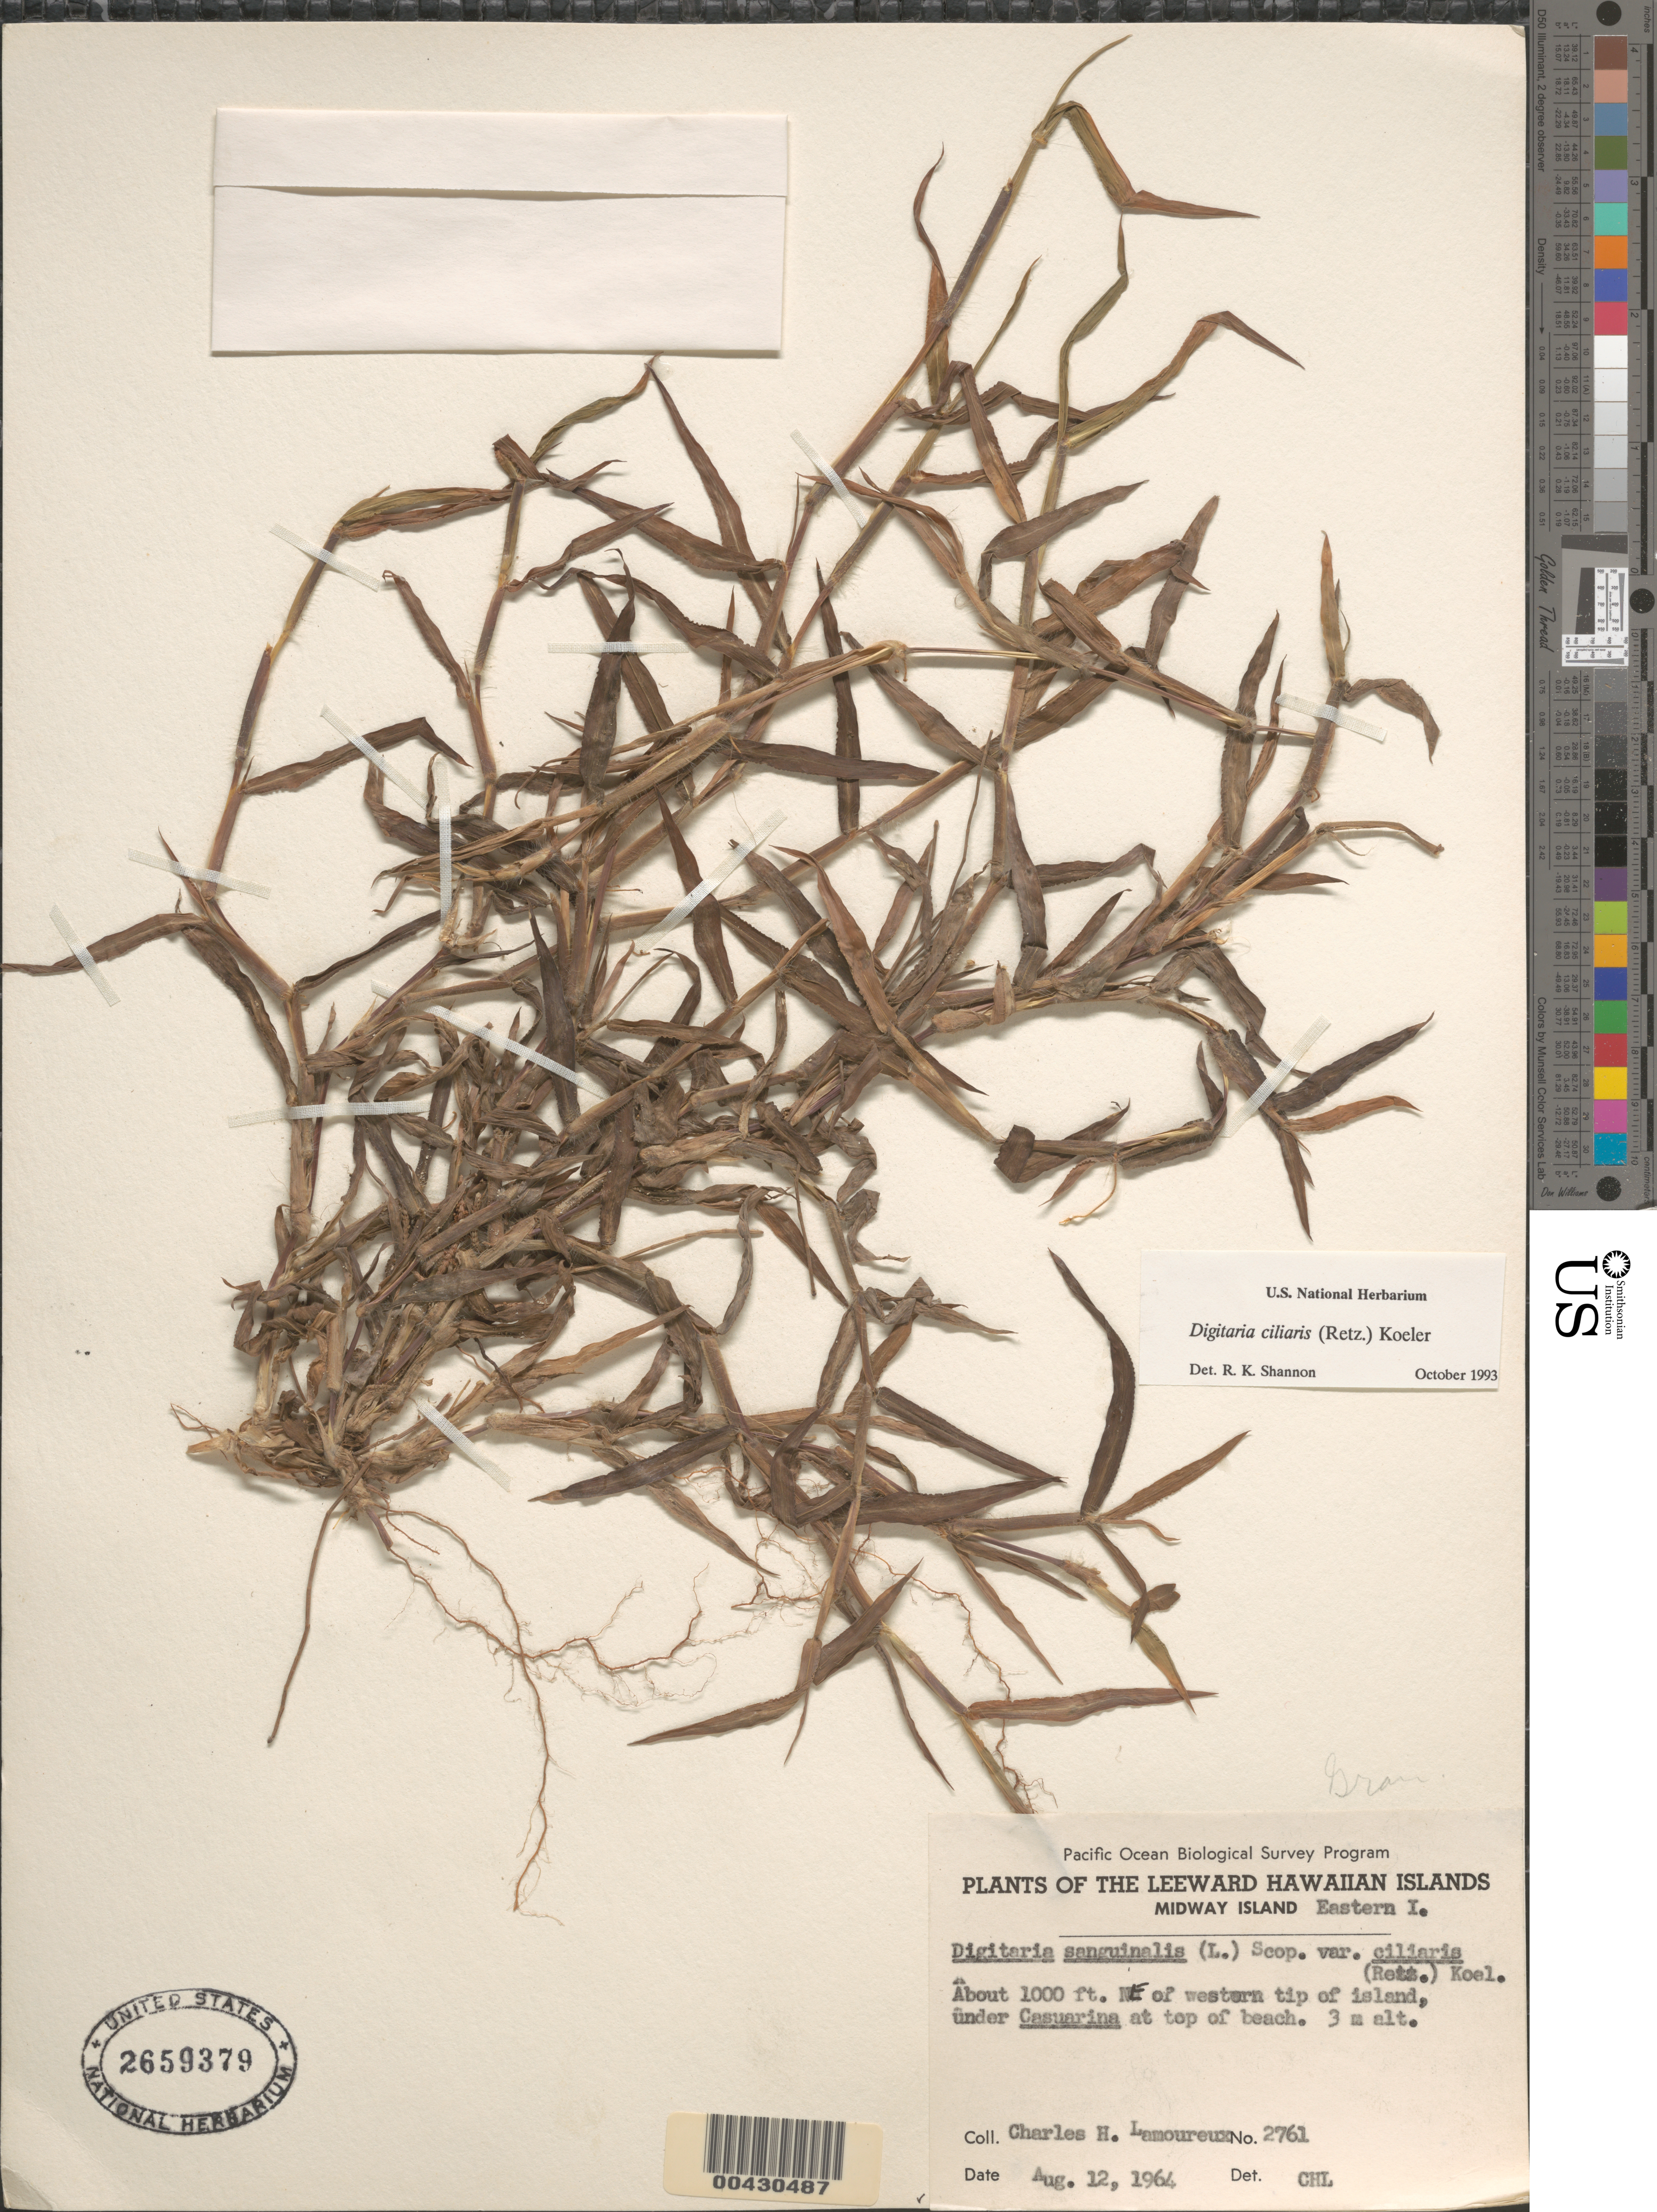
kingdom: Plantae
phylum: Tracheophyta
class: Liliopsida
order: Poales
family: Poaceae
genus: Digitaria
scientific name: Digitaria ciliaris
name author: (Retz.) Koeler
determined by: Shannon, R. K., (UNITED STATES)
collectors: C. H. Lamoureux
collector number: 2761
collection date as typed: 12 Aug 1964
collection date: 1964-08-12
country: U.S. Administered Pacific Islands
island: Midway Atoll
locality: Eastern Islet: About 1000 ft. NE of western tip of island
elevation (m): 3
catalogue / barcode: US 2659379